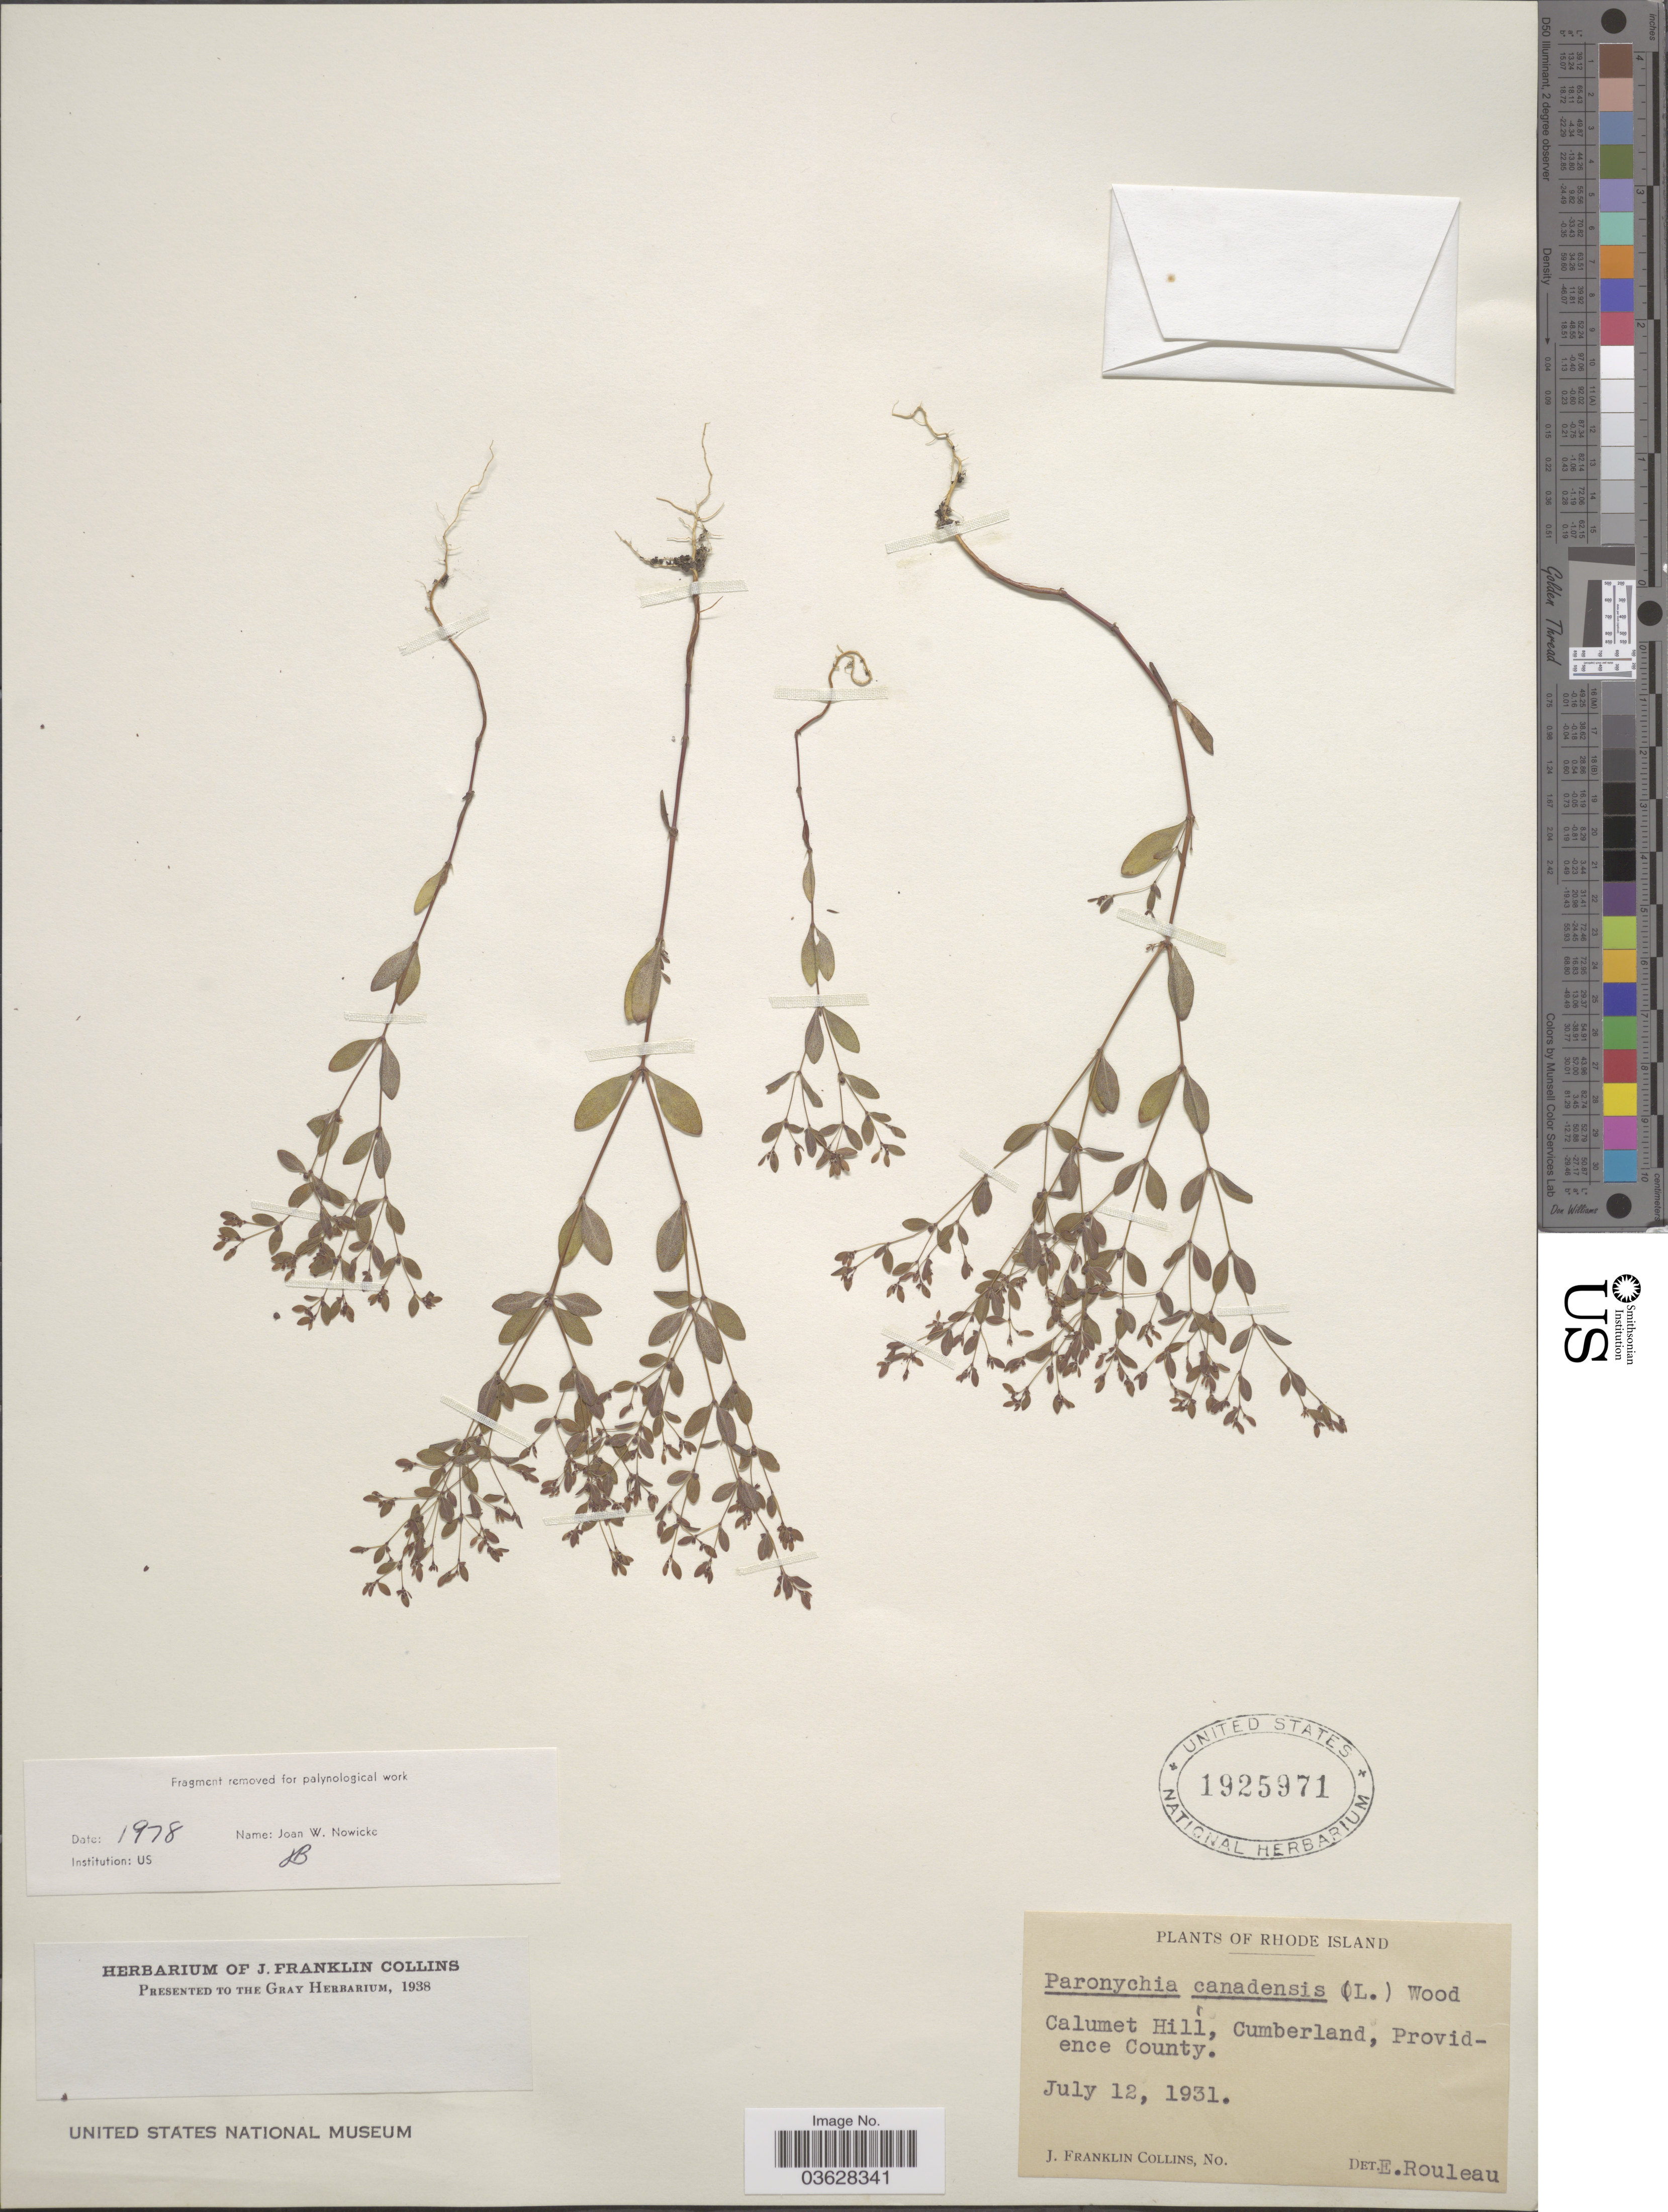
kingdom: Plantae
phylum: Tracheophyta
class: Magnoliopsida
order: Caryophyllales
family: Caryophyllaceae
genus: Paronychia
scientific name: Paronychia canadensis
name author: (L.) Alph. Wood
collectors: J. Collins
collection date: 1931-07-12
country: United States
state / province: Rhode Island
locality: Calumet Hill, Cumberland, Providence County.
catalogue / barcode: US 1925971